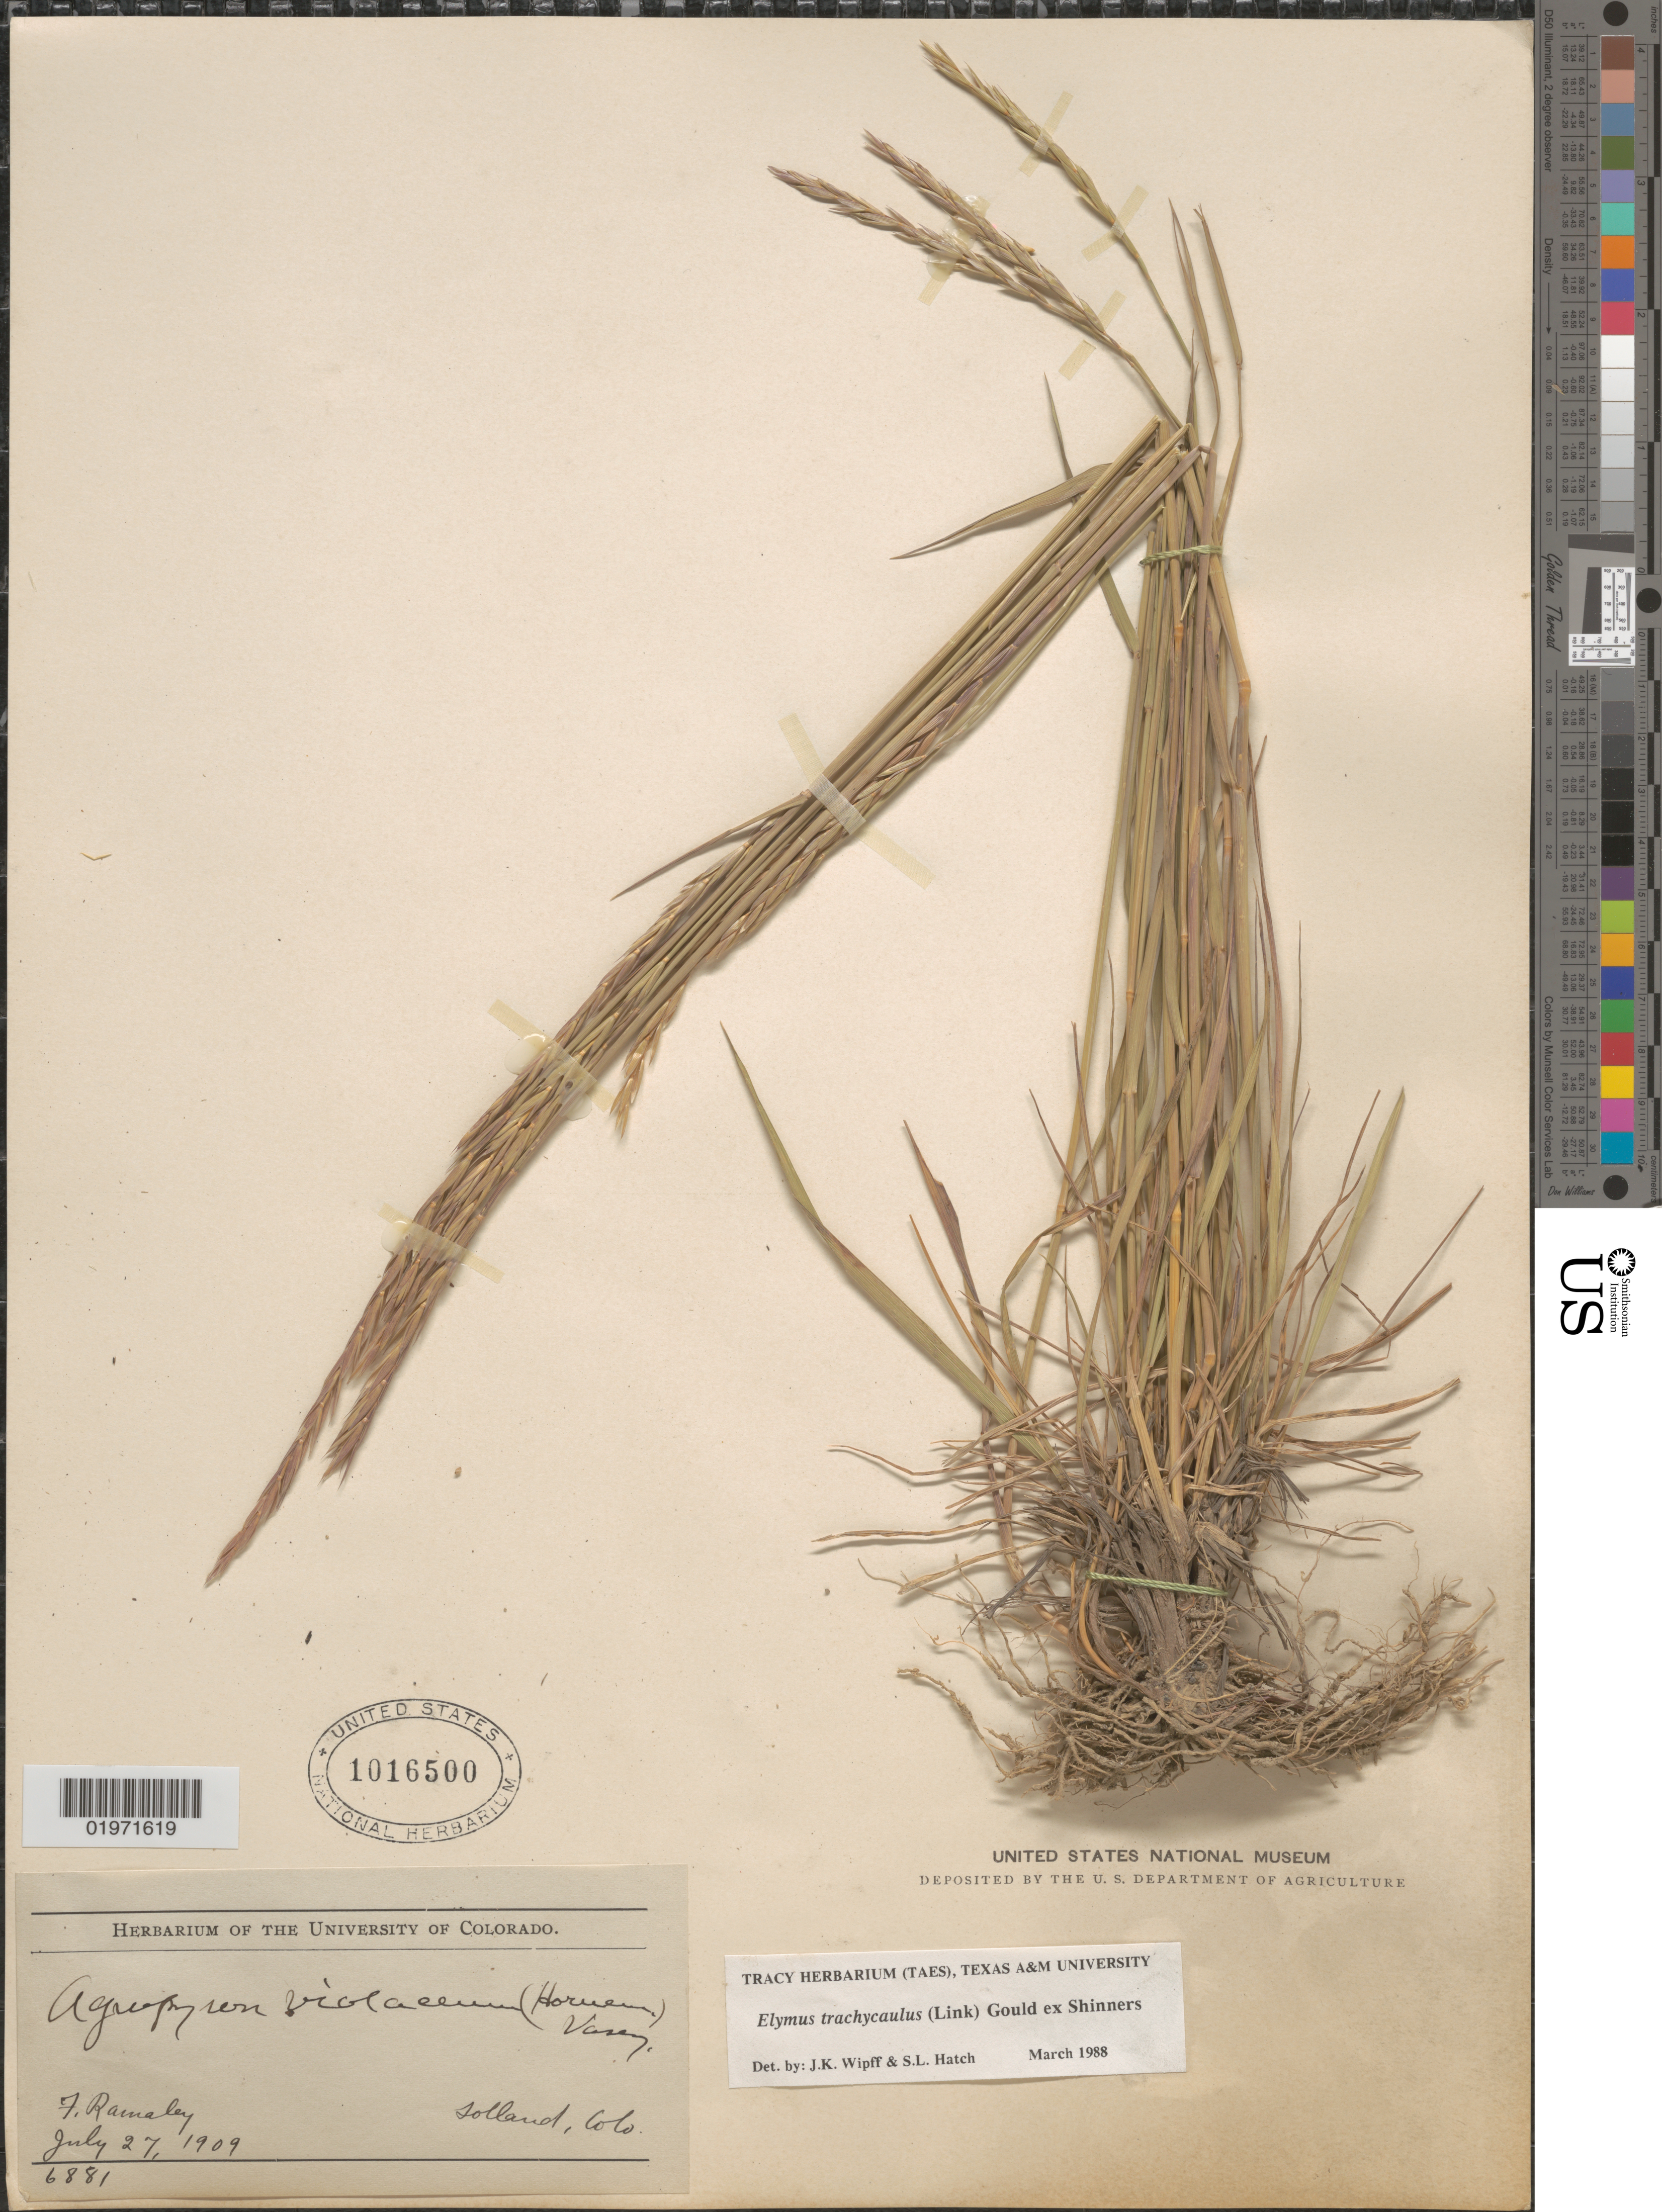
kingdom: Plantae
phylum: Tracheophyta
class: Liliopsida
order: Poales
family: Poaceae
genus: Elymus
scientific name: Elymus trachycaulus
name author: (Link) Gould ex Shinners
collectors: F. Ramaley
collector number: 6881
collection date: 1909-07-27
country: United States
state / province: Colorado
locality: Tolland.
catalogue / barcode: US 1016500